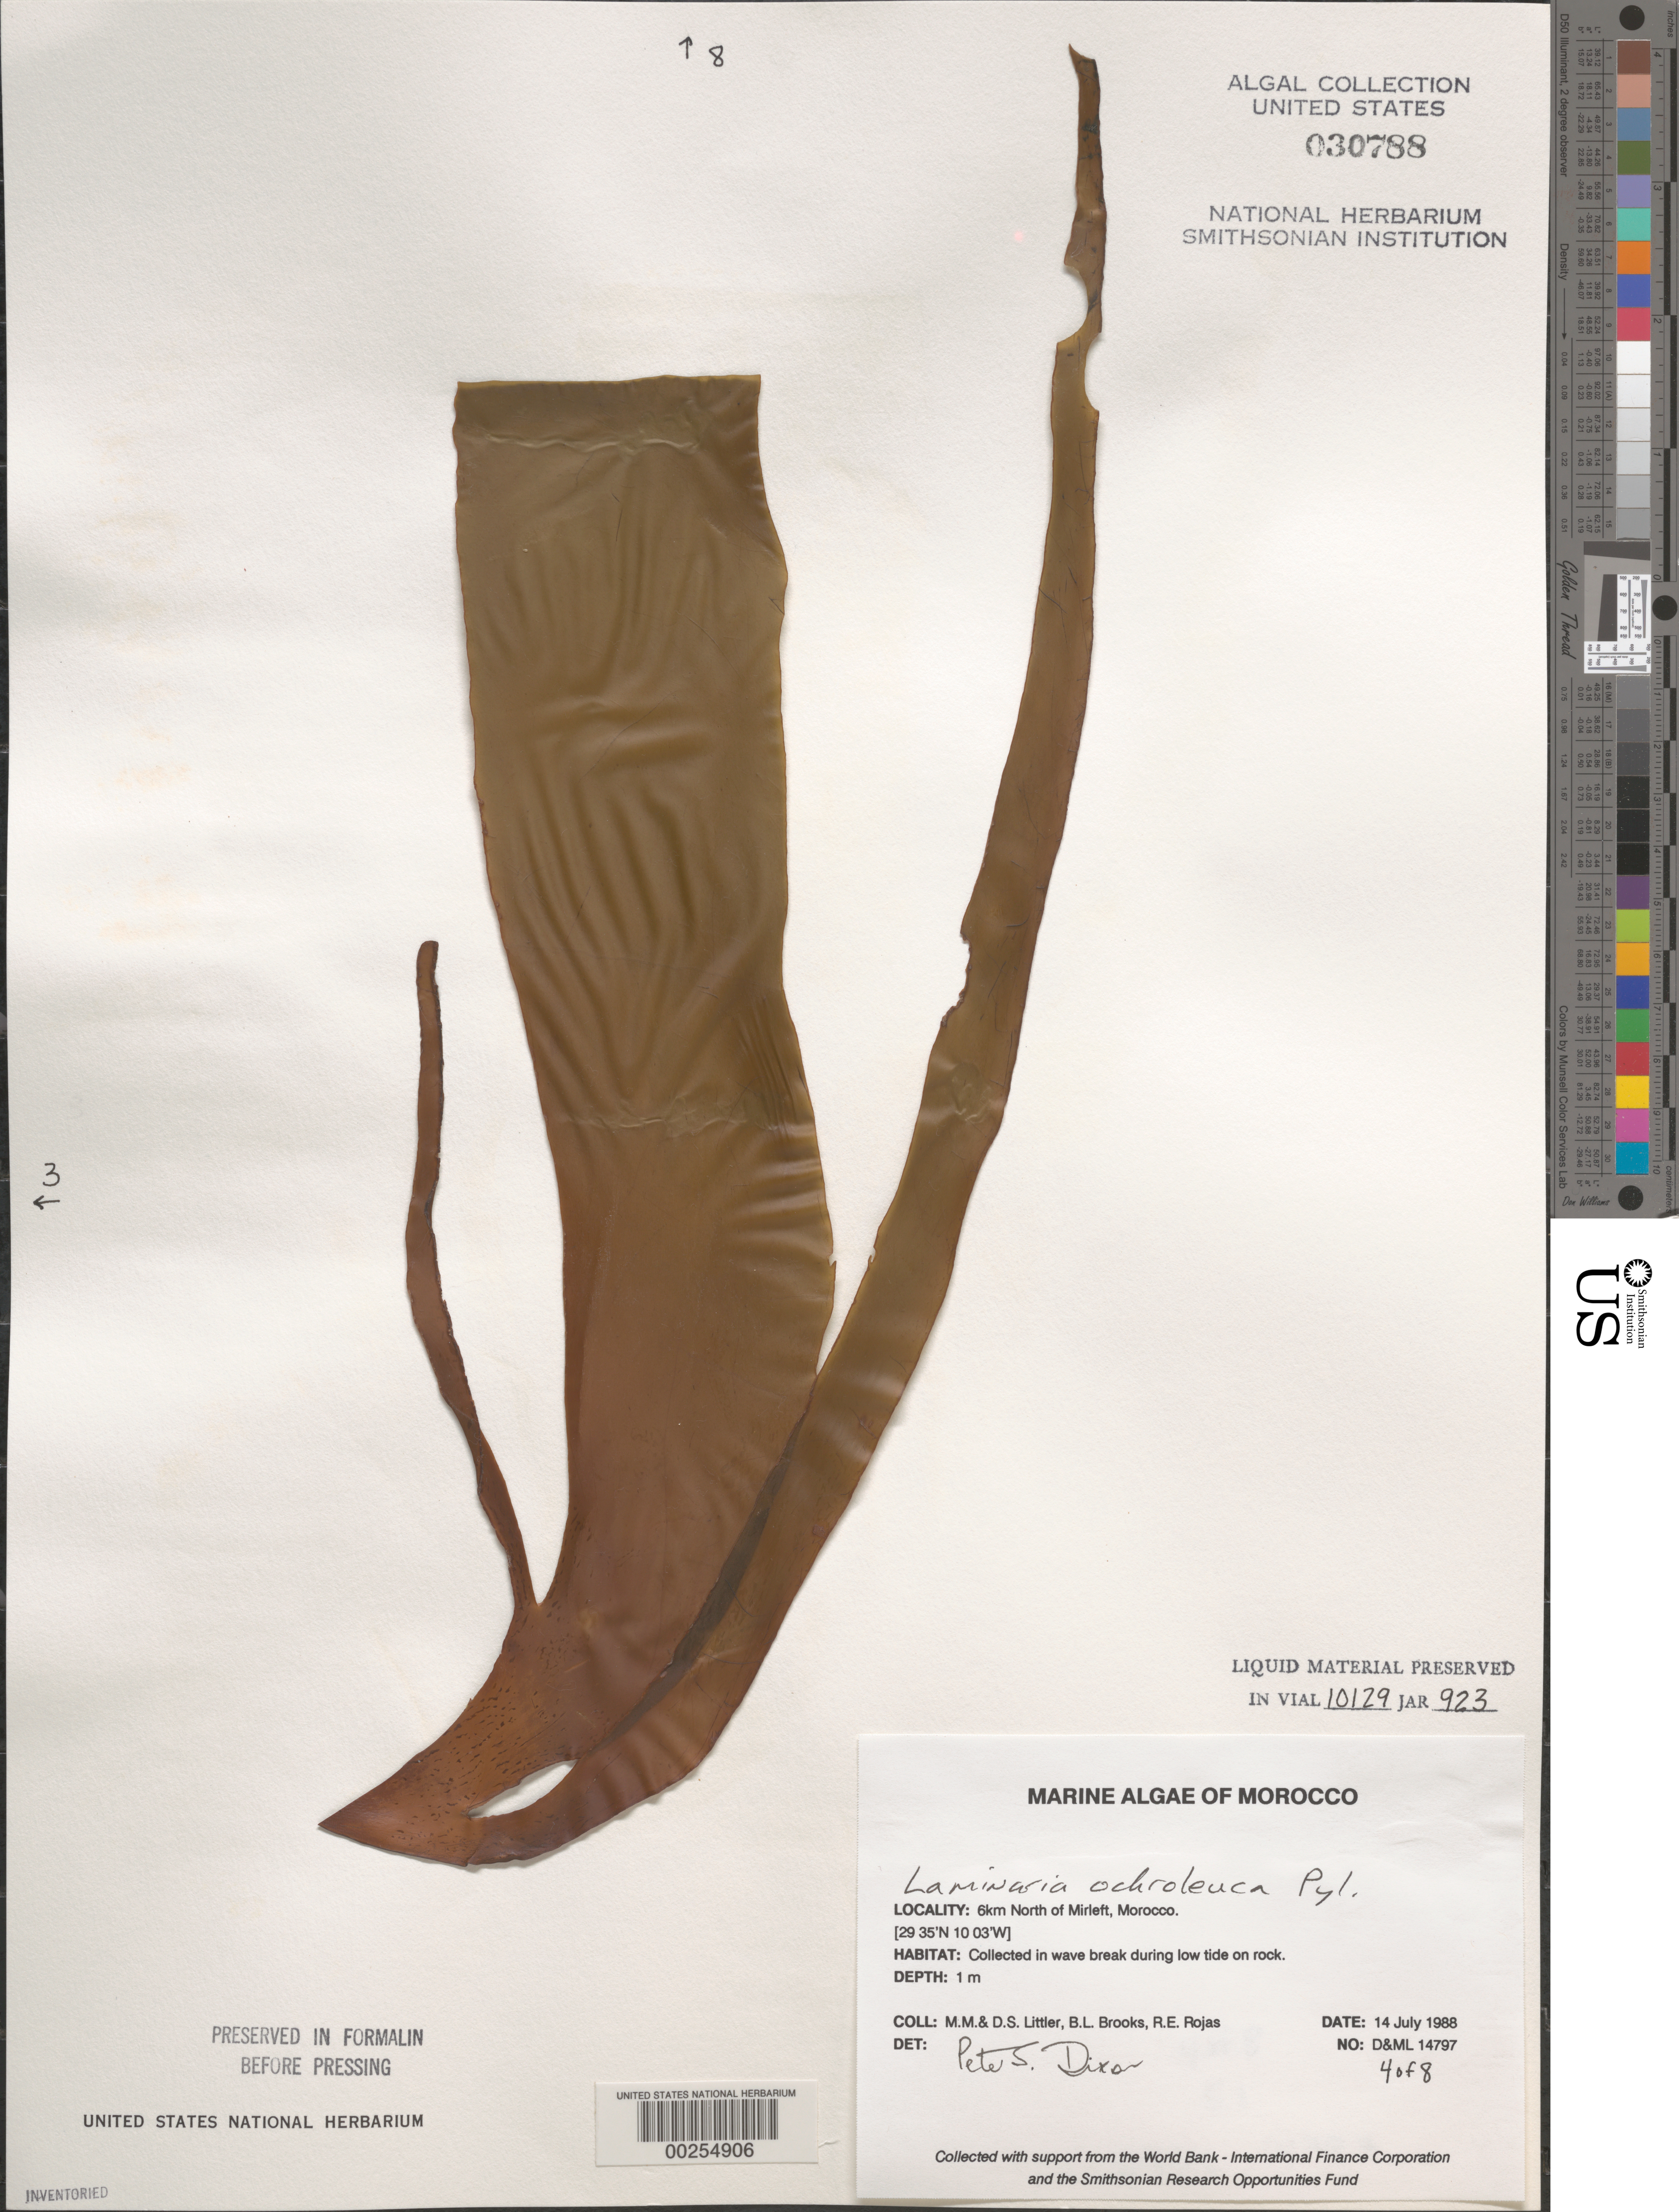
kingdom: Chromista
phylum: Ochrophyta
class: Phaeophyceae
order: Laminariales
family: Laminariaceae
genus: Laminaria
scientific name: Laminaria ochroleuca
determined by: Dixon, P. S.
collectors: M. M. Littler, D. S. Littler, B. Brooks & R. Rojas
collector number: D&ML 14797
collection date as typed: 14 Jul 1988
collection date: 1988-07-14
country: Morocco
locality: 6 km north of Mirleft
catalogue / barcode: US 30788